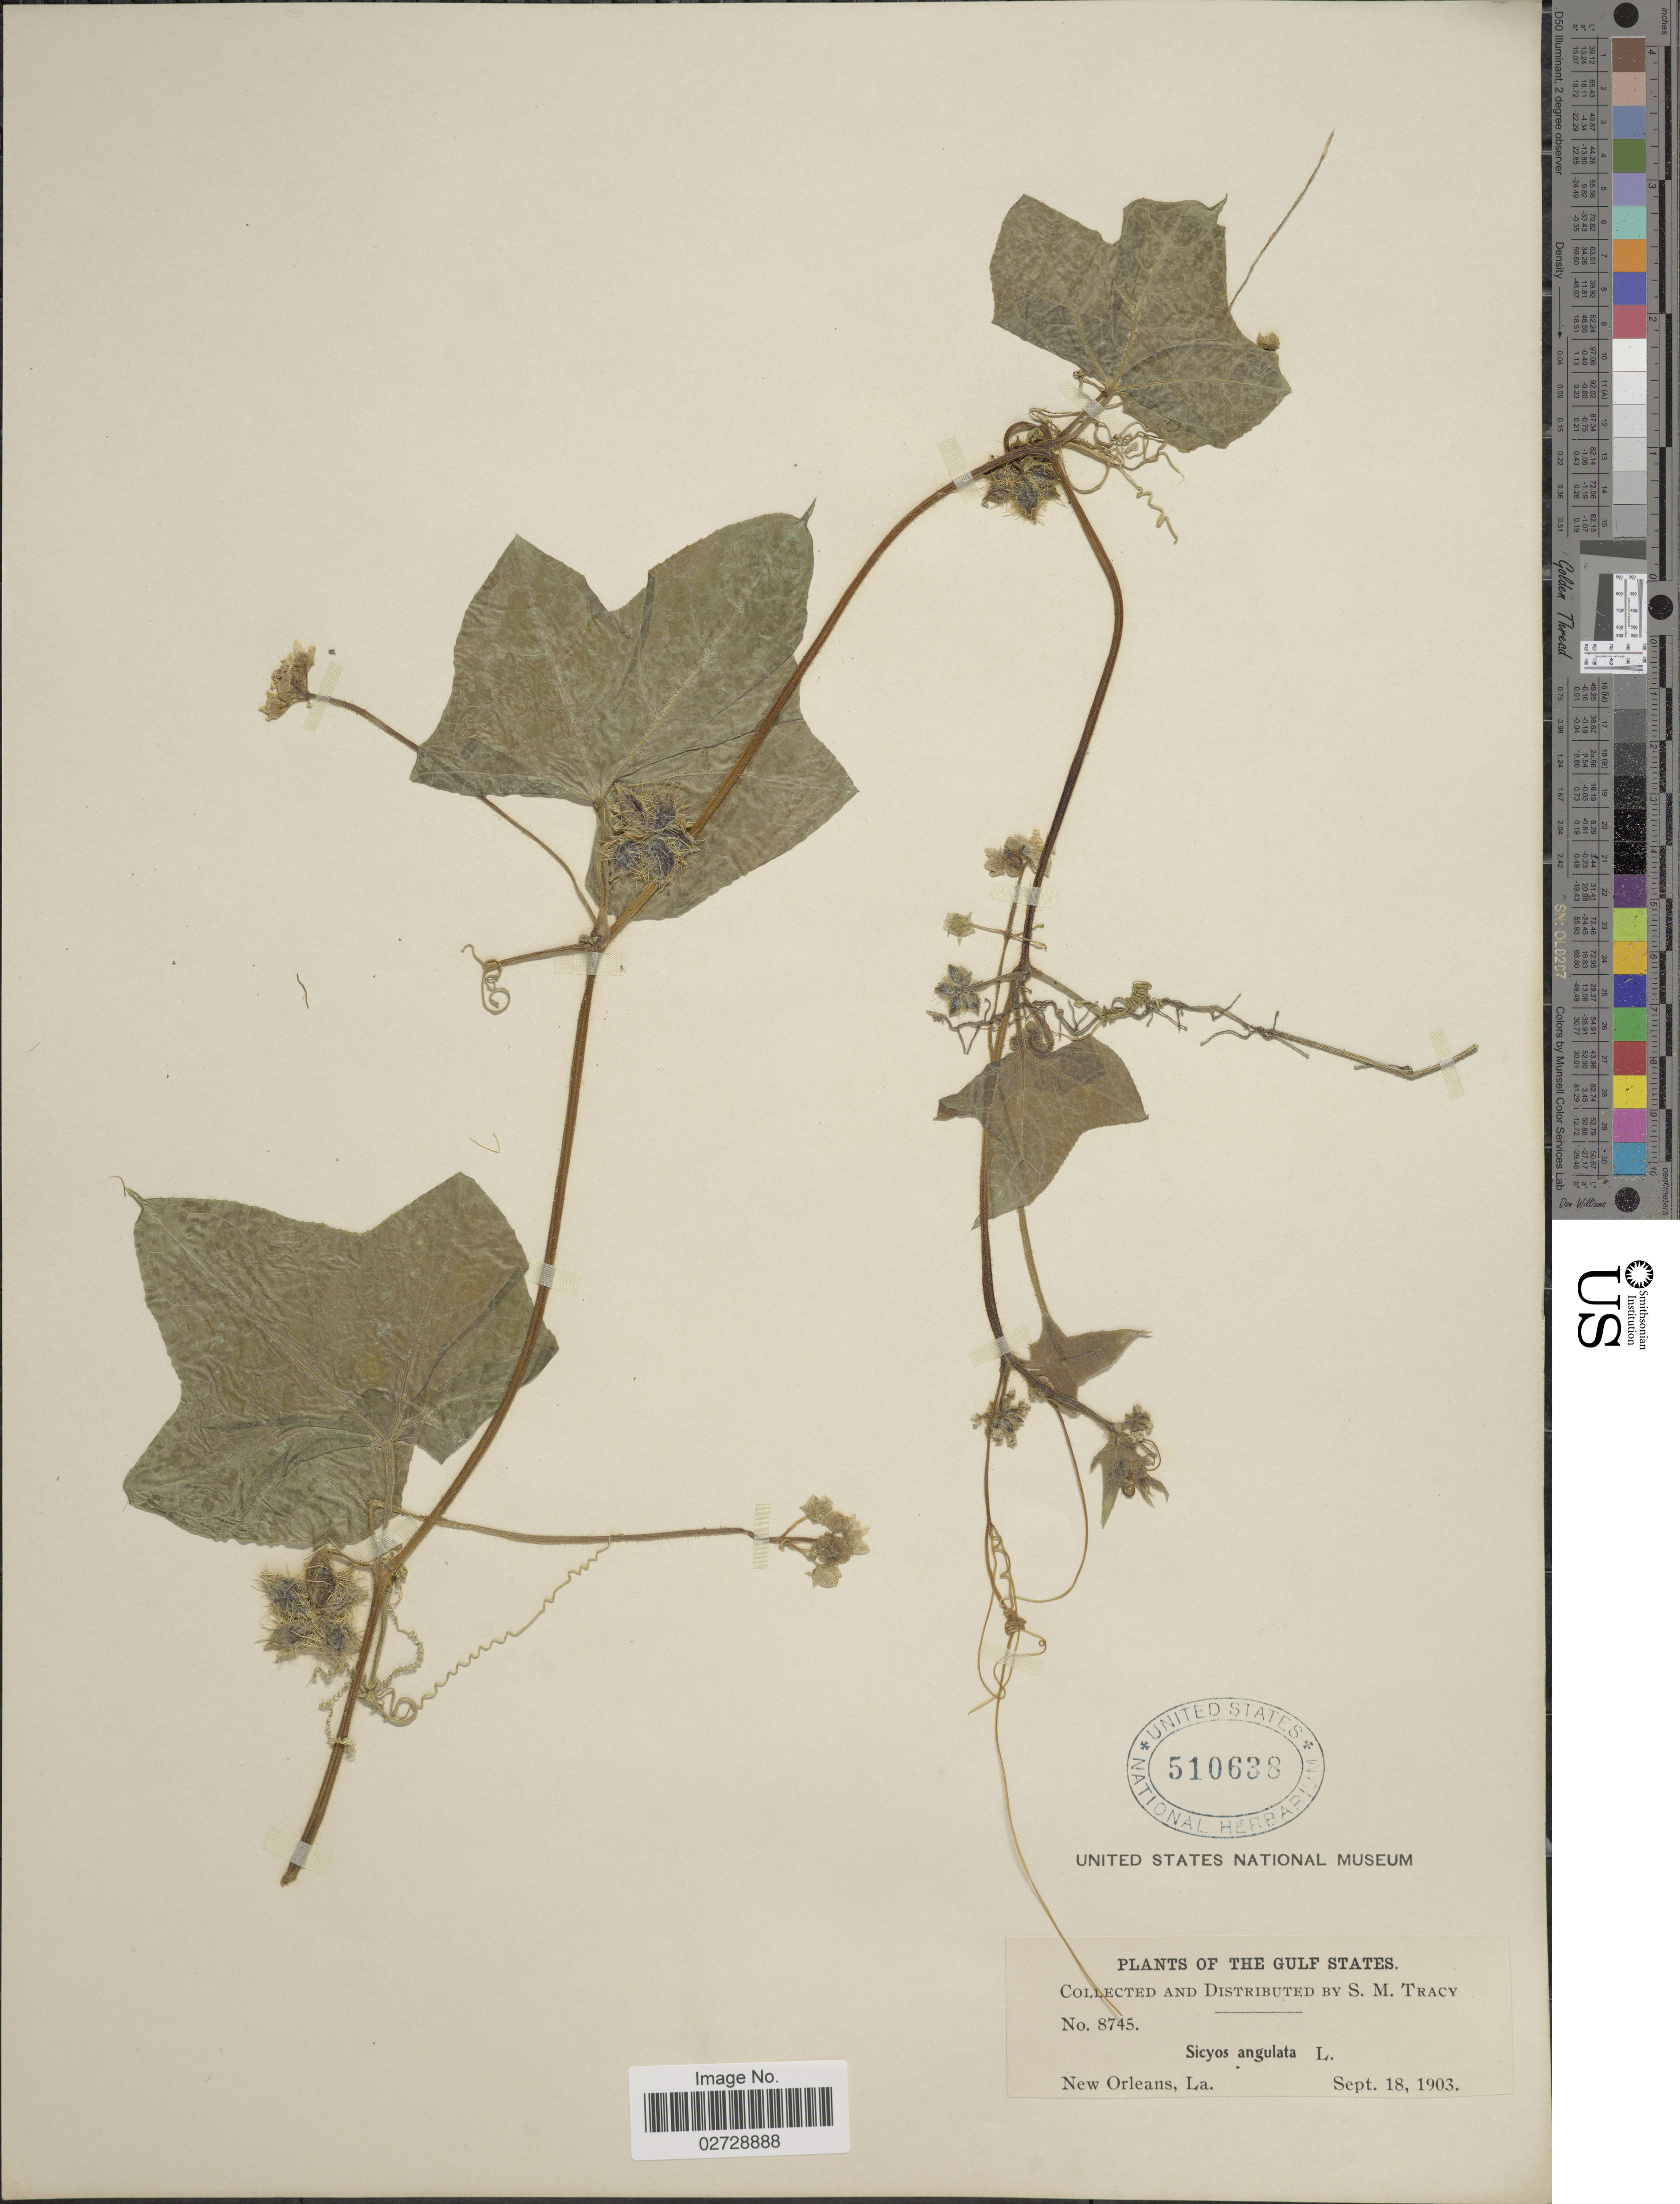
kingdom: Plantae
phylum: Tracheophyta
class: Magnoliopsida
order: Cucurbitales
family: Cucurbitaceae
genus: Sicyos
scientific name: Sicyos angulatus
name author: L.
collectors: S. M. Tracy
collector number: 8745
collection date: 1903-09-18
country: United States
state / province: Louisiana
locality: The Gulf States. New Orleans.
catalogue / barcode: US 510638